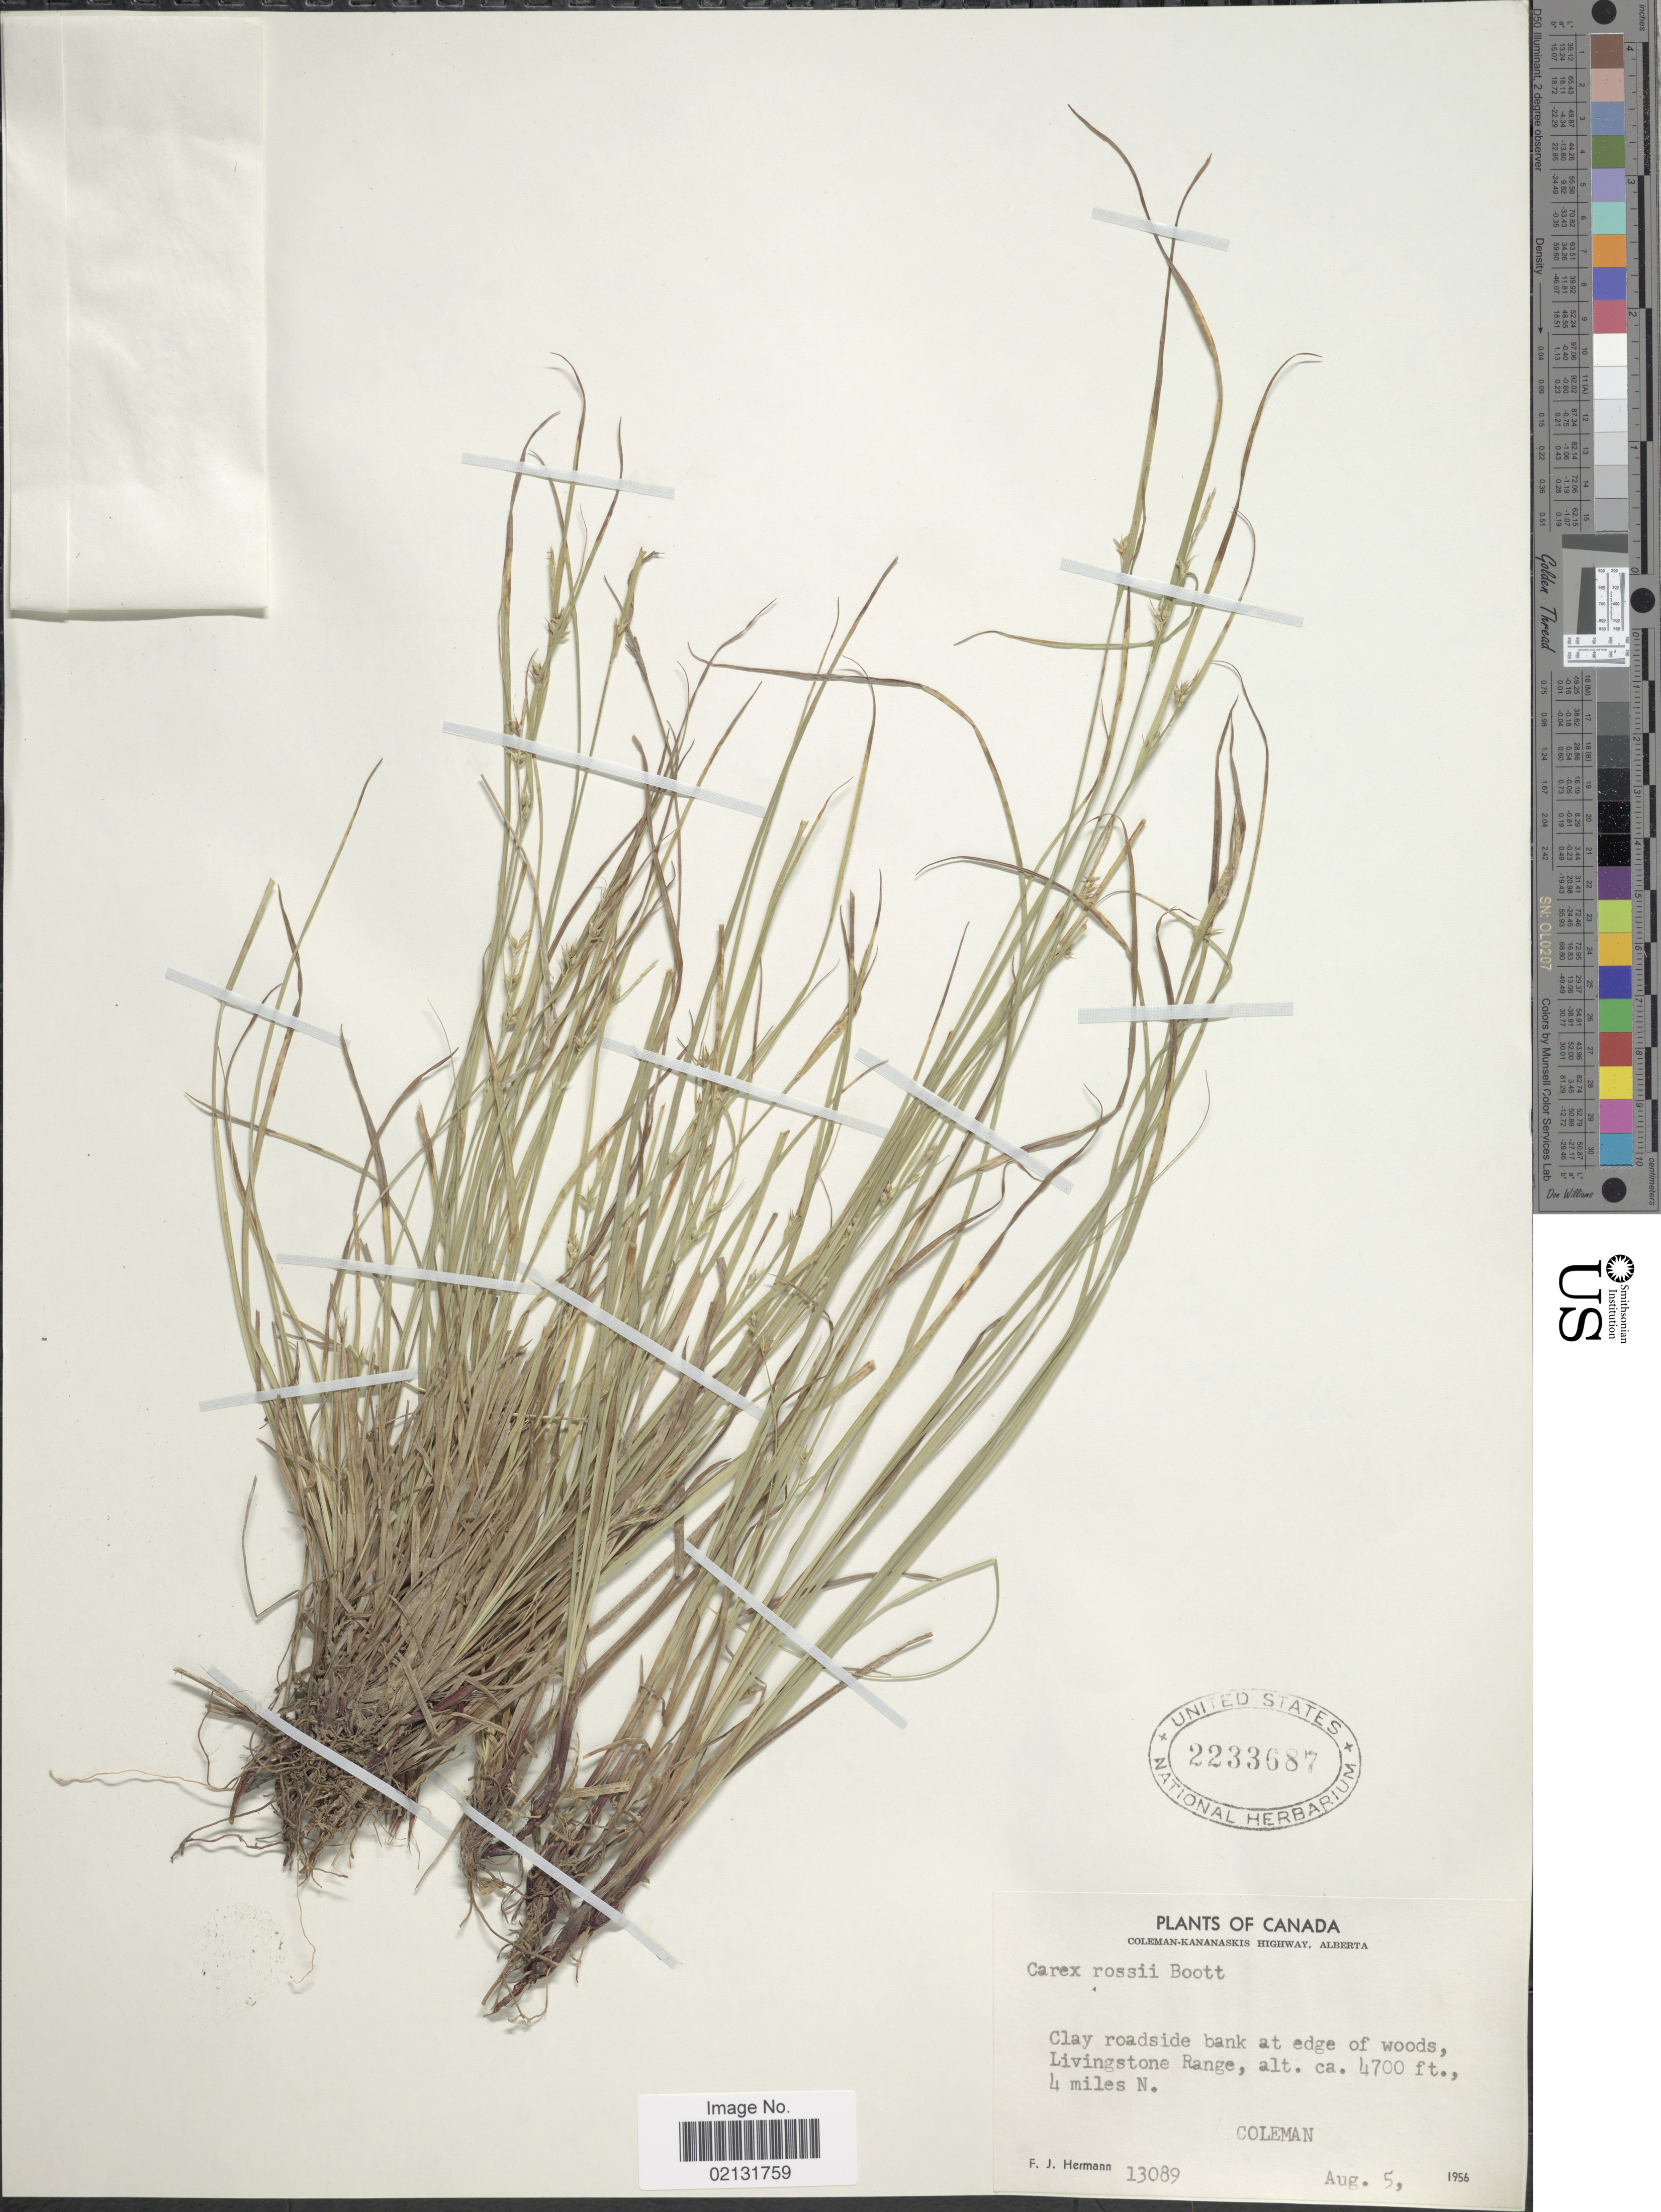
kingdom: Plantae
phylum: Tracheophyta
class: Liliopsida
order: Poales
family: Cyperaceae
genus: Carex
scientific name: Carex rossii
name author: Boott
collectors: F. J. Hermann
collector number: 13089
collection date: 1956-08-05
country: Canada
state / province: Alberta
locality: Coleman-Kananaskis Highway, clay roadside bank at edge of woods, Livingtsone Range, 4 miles N. Coleman.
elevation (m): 1433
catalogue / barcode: US 2233687